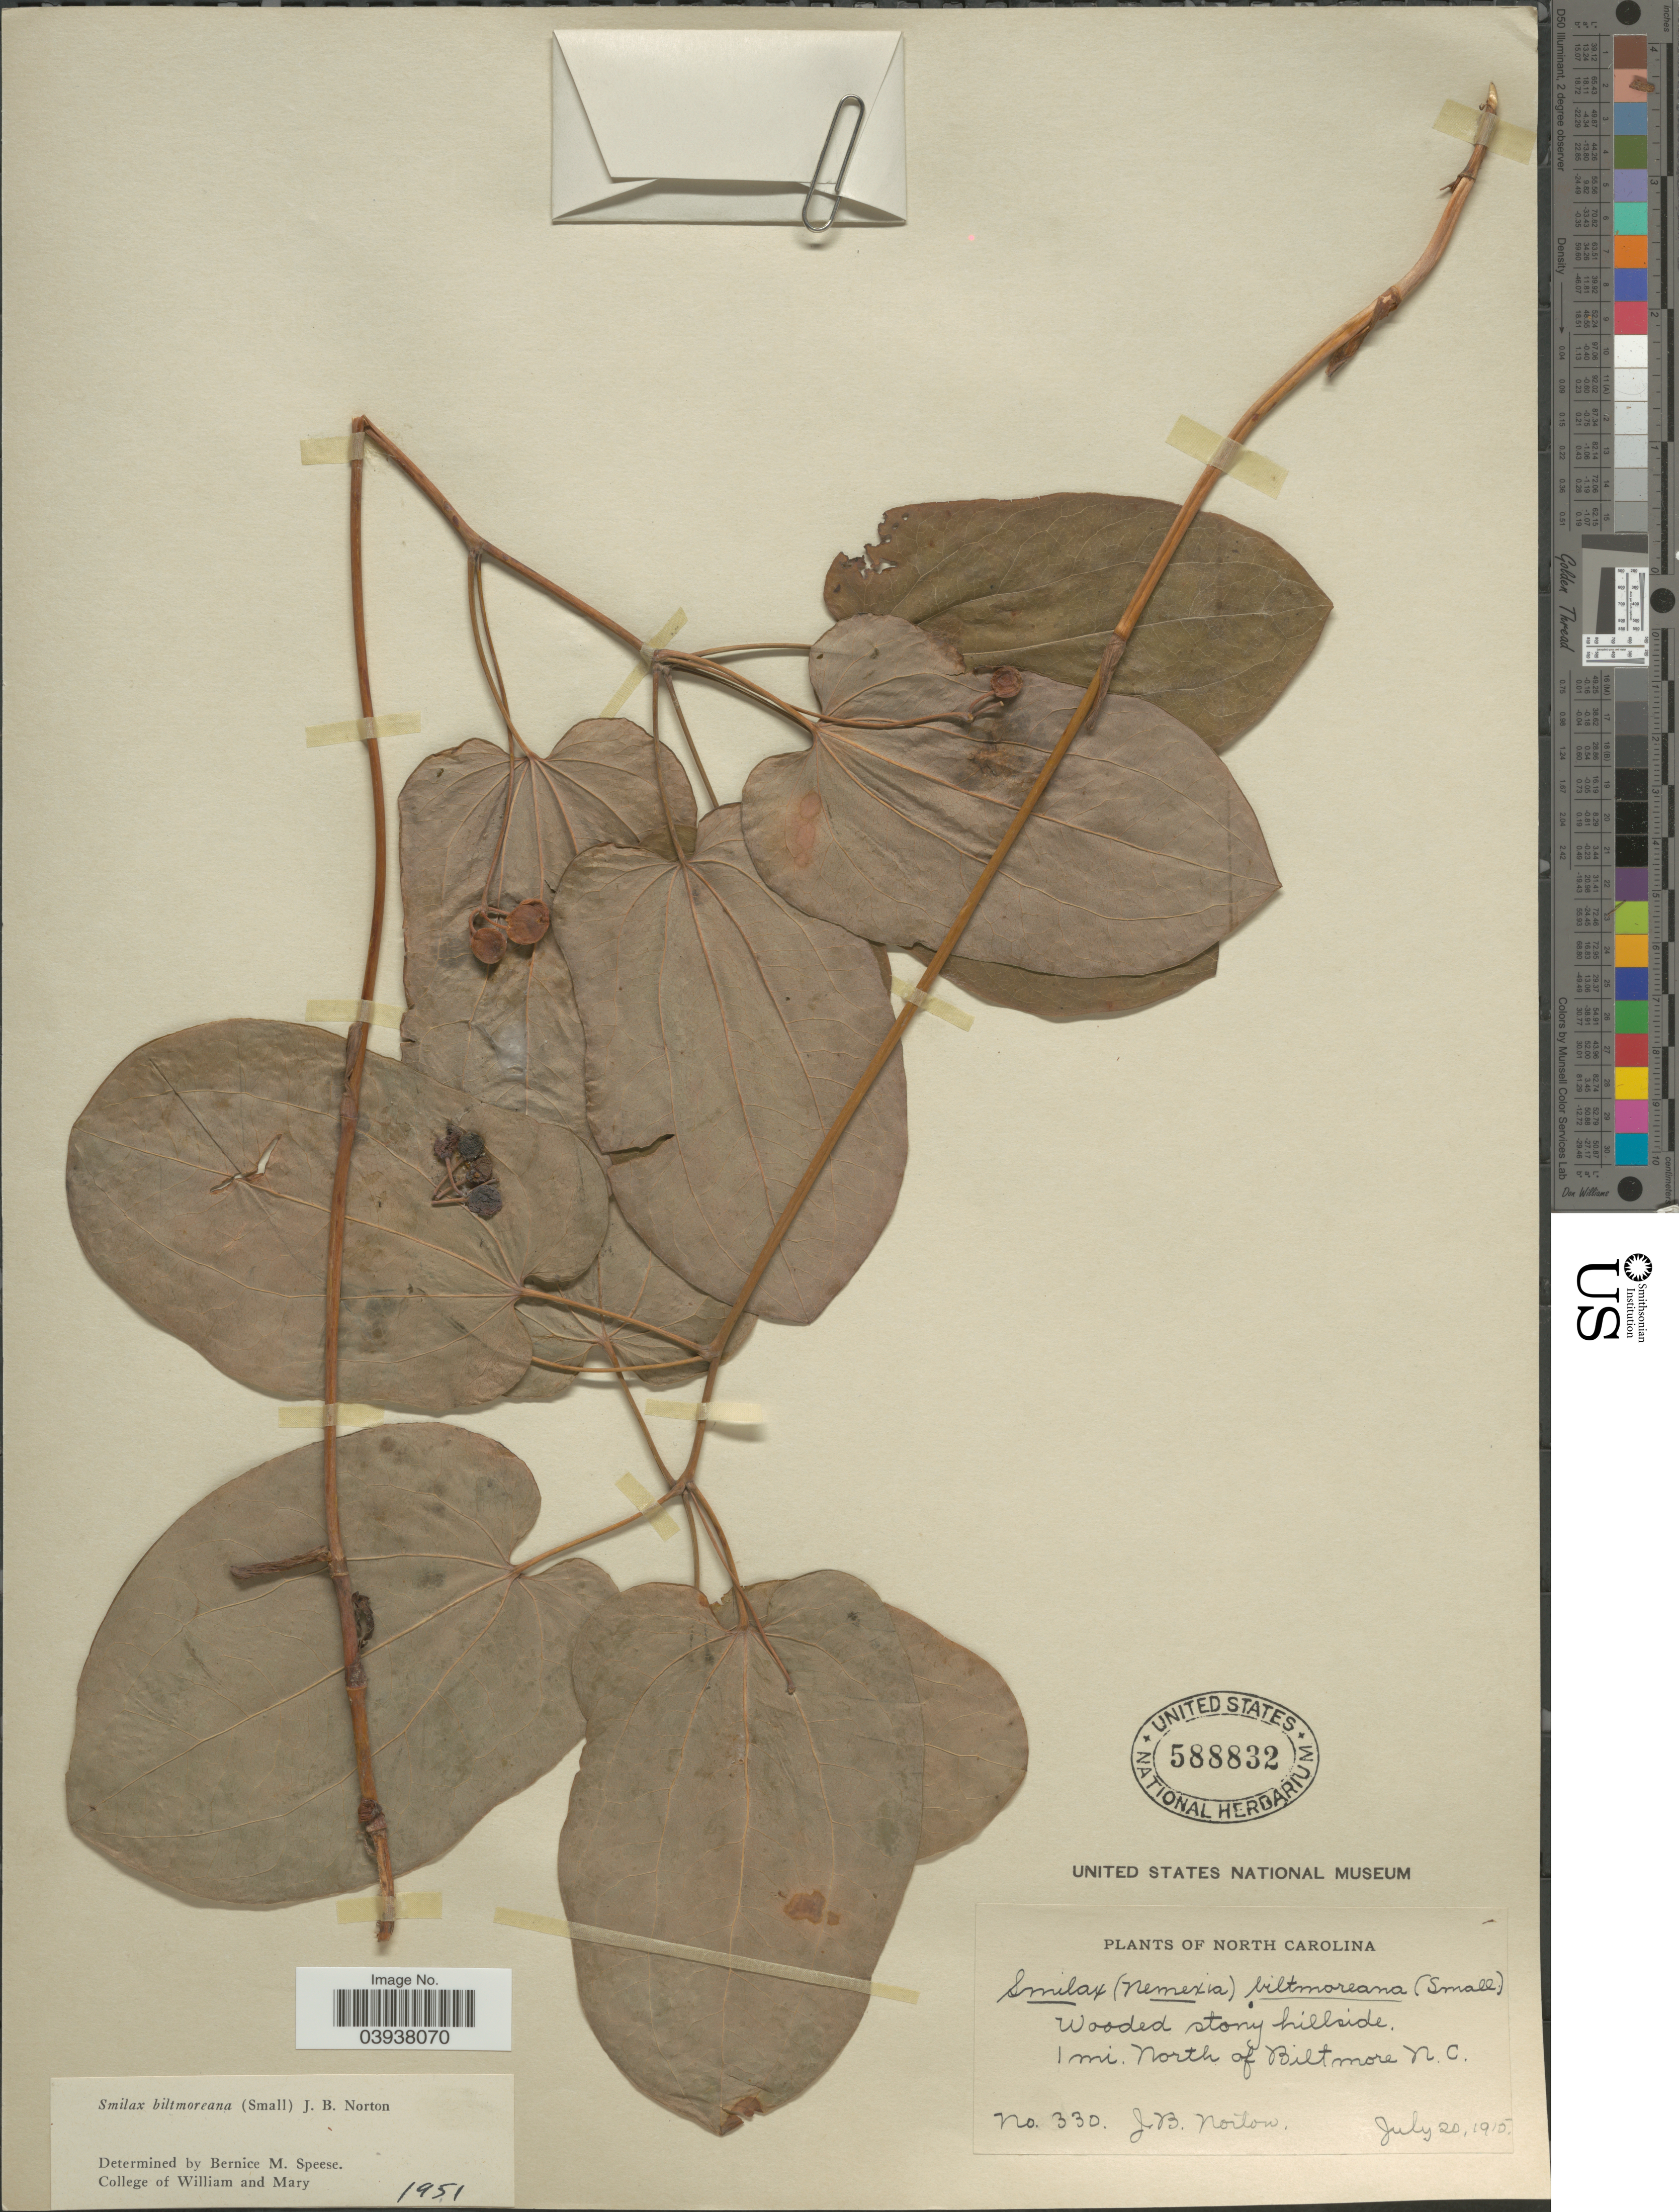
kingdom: Plantae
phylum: Tracheophyta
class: Liliopsida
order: Liliales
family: Smilacaceae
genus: Smilax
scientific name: Smilax biltmoreana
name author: (Small) J.B. Norton ex Pennell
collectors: J. B. Norton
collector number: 330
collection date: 1915-07-20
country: United States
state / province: North Carolina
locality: Wooded stony hillside. 1 mi. North of Biltmore N.C.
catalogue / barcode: US 588832